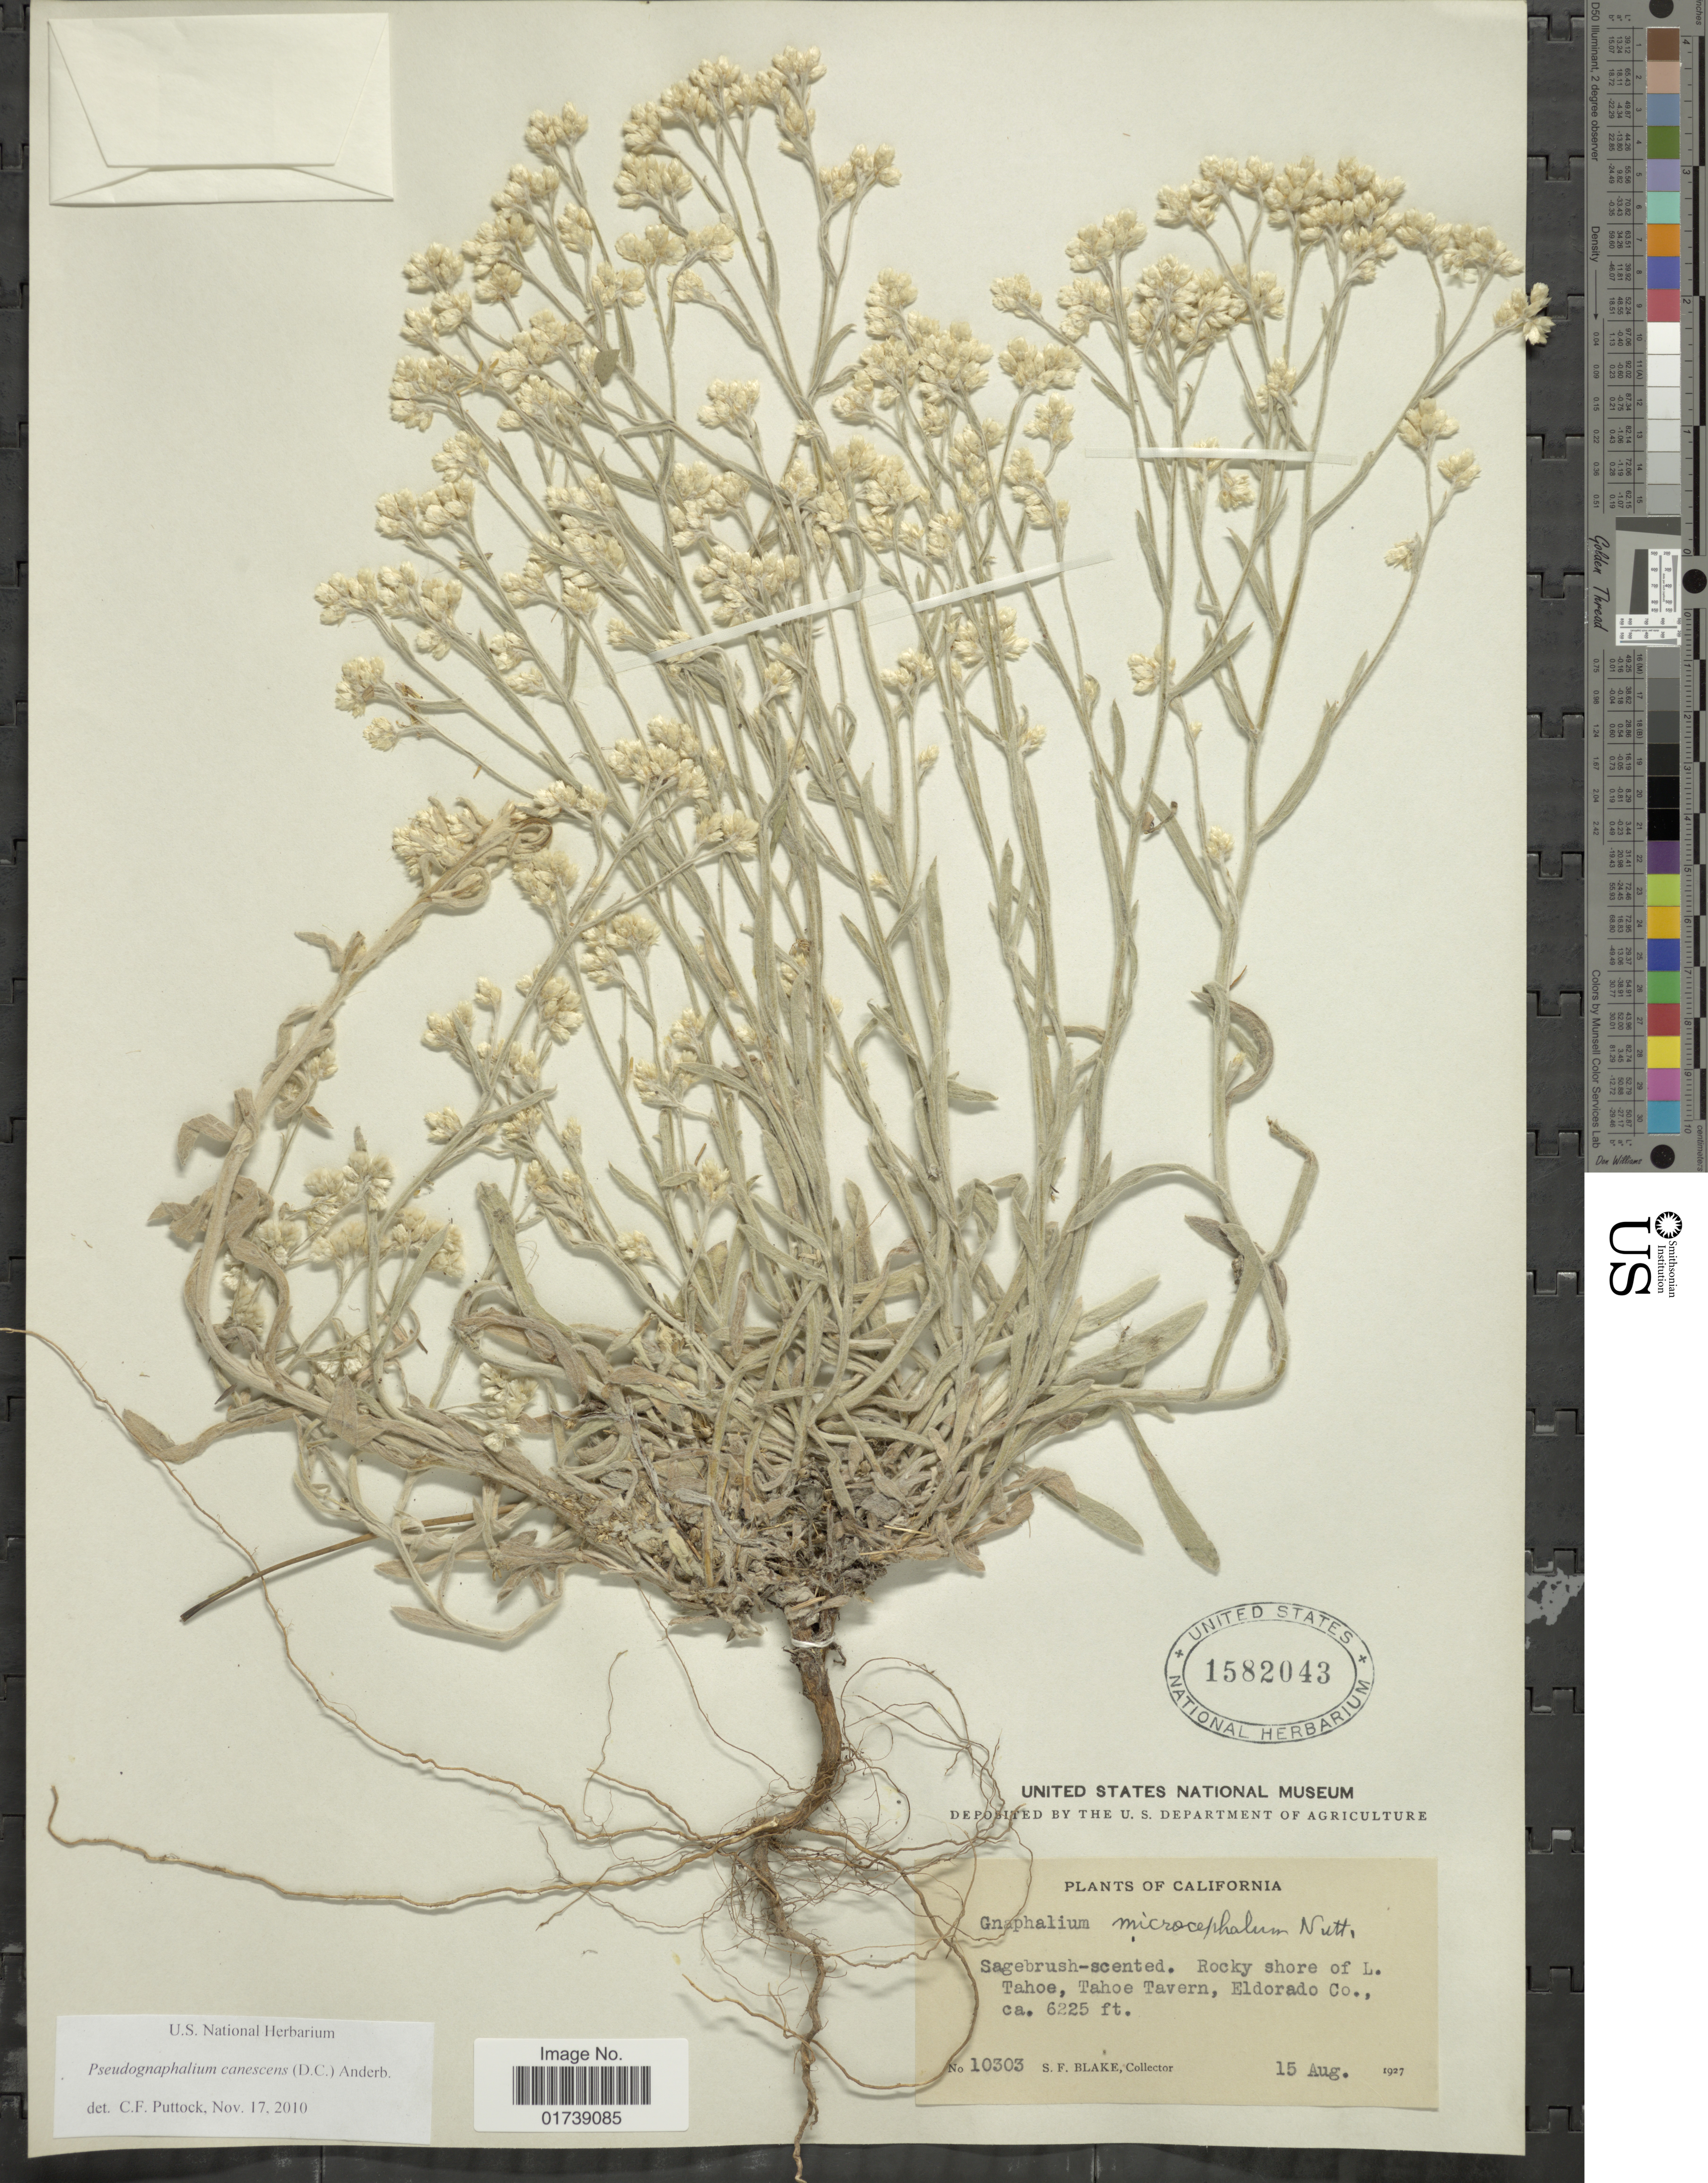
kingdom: Plantae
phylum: Tracheophyta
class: Magnoliopsida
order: Asterales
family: Asteraceae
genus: Pseudognaphalium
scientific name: Pseudognaphalium canescens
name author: (DC.) Anderb.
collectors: S. Blake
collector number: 10303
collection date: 1927-08-15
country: United States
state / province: California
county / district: El Dorado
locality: Rocky shore of L. Tahoe, Tahoe Tavern, Eldorado Co.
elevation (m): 1897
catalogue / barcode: US 1582043